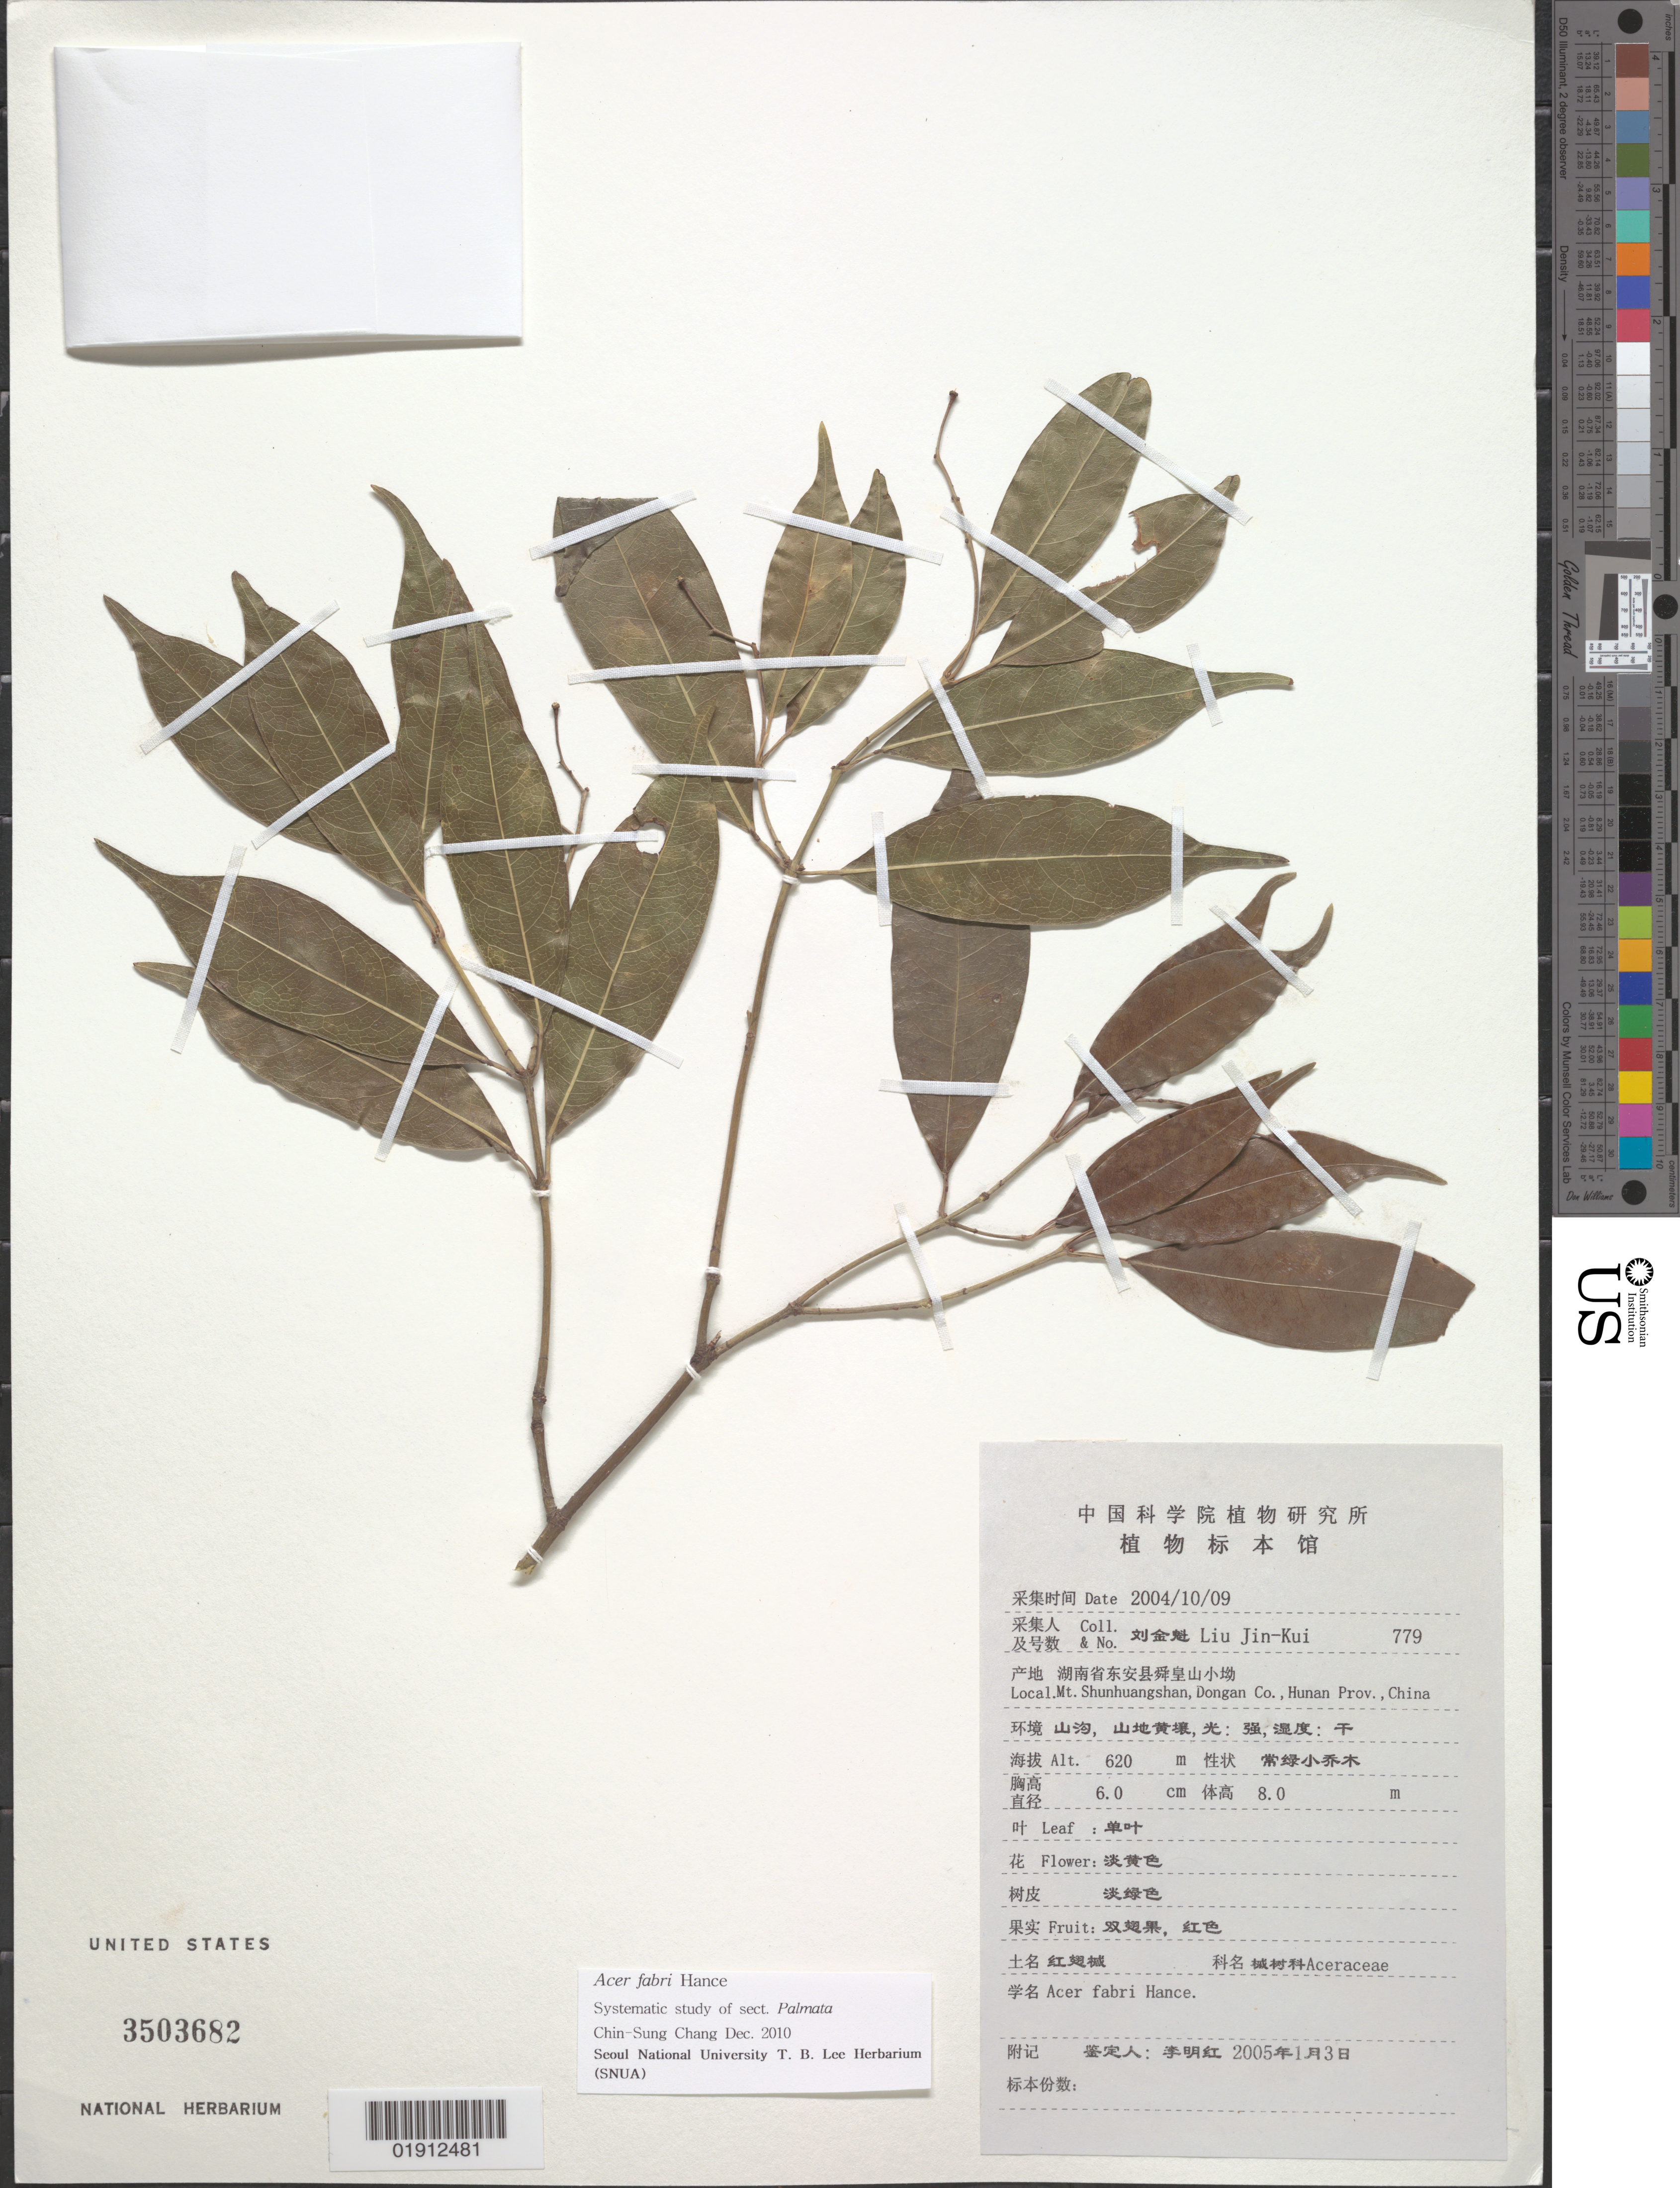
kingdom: Plantae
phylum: Tracheophyta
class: Magnoliopsida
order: Sapindales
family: Sapindaceae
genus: Acer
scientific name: Acer fabri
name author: Hance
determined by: Chang, C. S., (SNUA)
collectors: J. K. Liu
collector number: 779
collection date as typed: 2004/10/09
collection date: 2004-10-09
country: China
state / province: Hunan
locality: Mt.Shunhauangshan, Dongan Co.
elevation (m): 620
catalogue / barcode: US 3503682